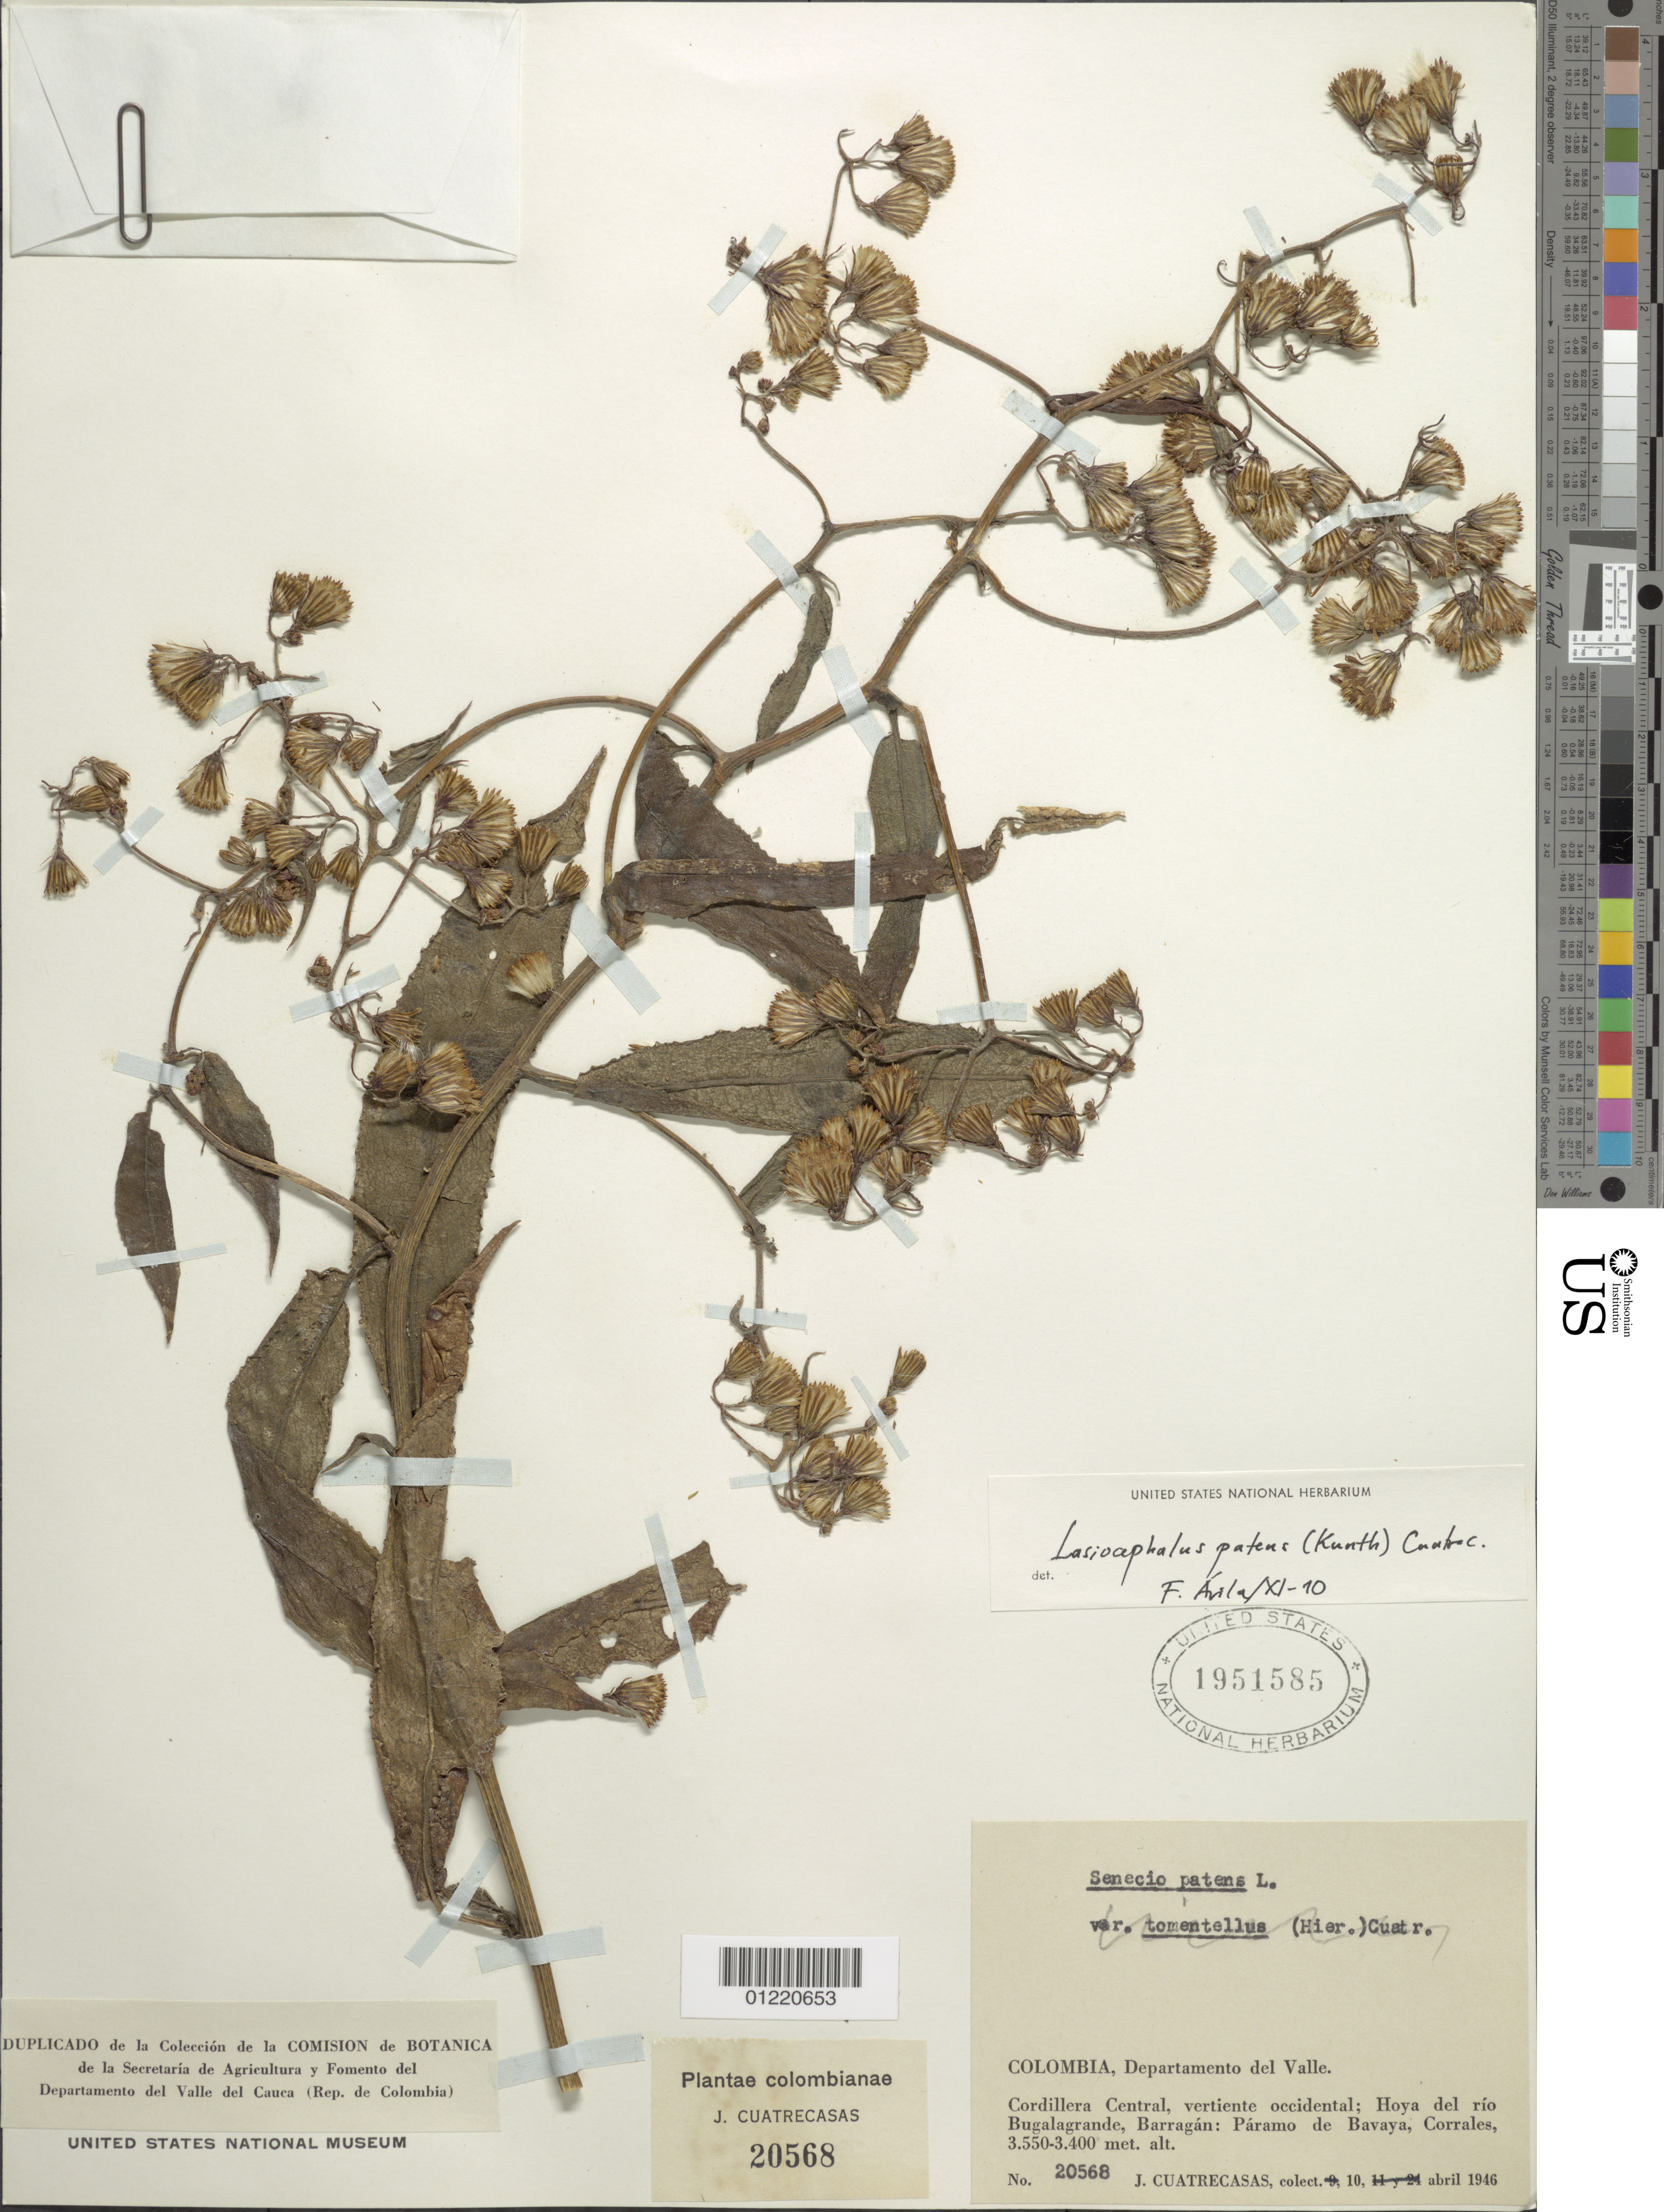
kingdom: Plantae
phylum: Tracheophyta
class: Magnoliopsida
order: Asterales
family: Asteraceae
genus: Senecio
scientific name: Senecio patens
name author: (Kunth) DC.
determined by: Salomon, Luciana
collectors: J. Cuatrecasas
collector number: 20568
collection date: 1946-04-10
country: Colombia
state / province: Valle del Cauca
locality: Cordillera Central, vertiente occidental; Hoya del rio Bugalagrande, Barragan: Paramo de Bavaya, Corrales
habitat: Paramo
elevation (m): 3400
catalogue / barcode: US 1951585